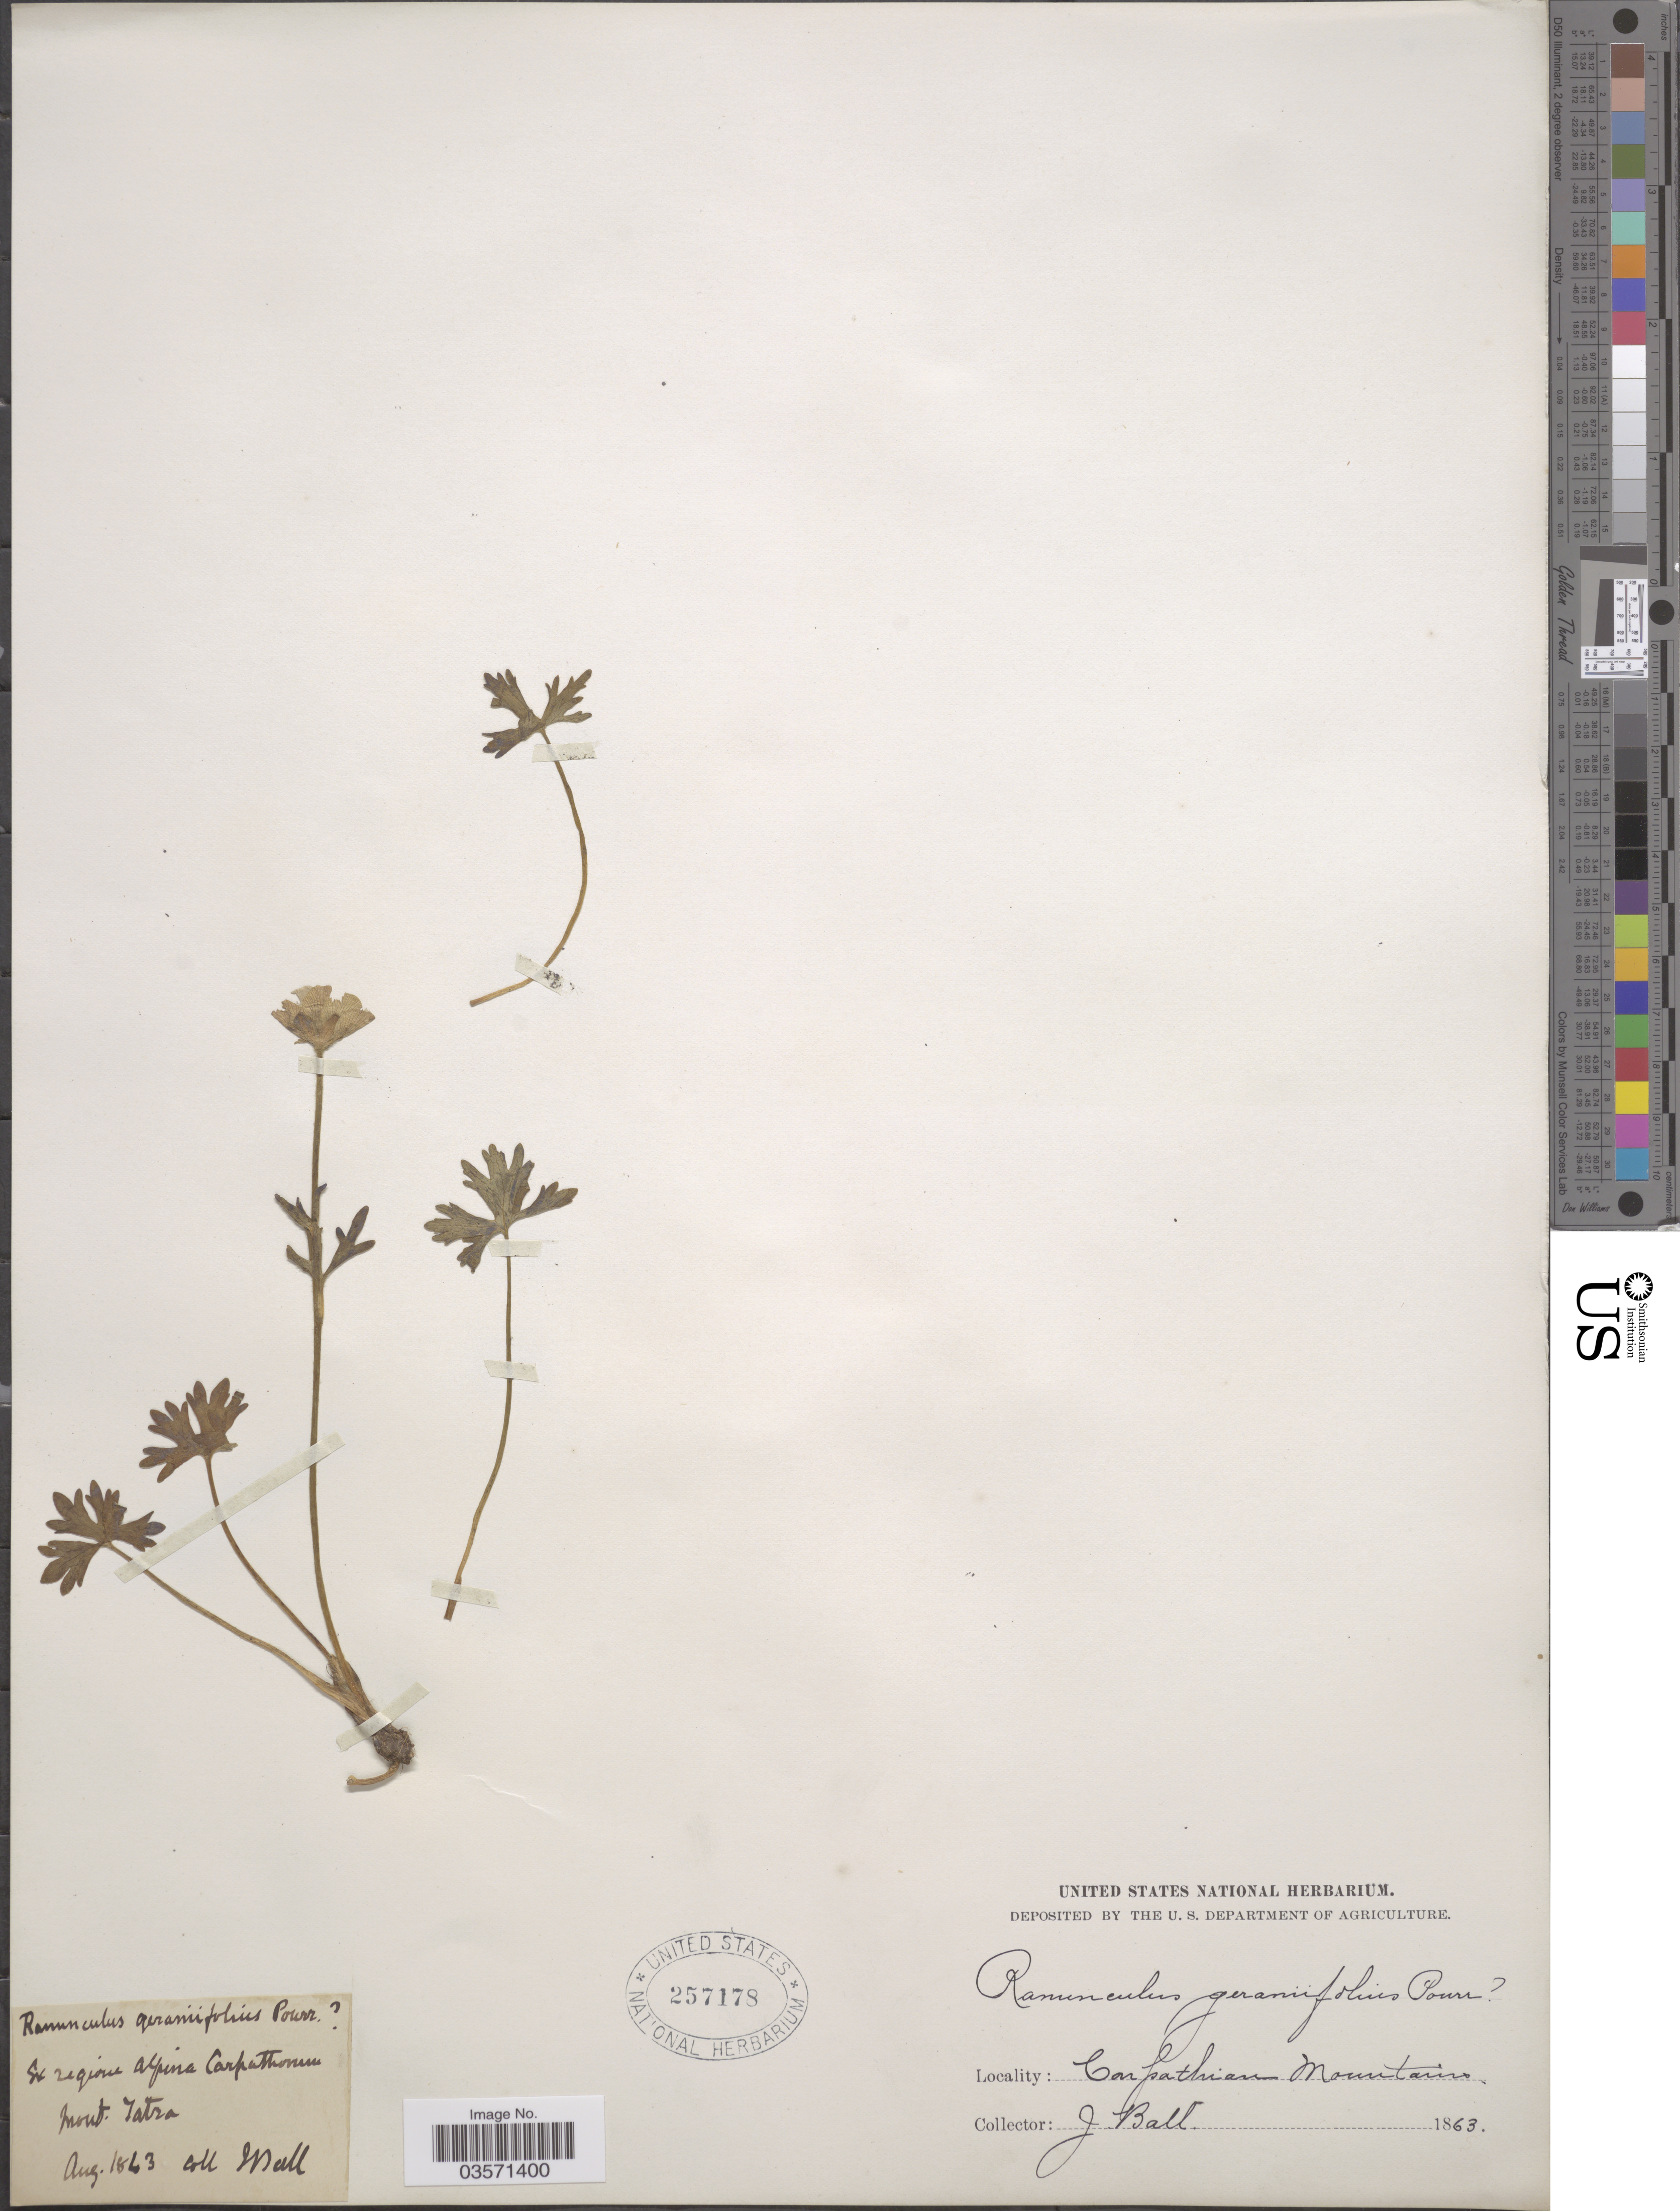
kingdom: Plantae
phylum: Tracheophyta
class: Magnoliopsida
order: Ranunculales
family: Ranunculaceae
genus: Ranunculus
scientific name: Ranunculus geraniifolius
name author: Hayata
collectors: J. Ball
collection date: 1863-08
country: Poland/Slovakia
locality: Ex regione alpina Carpathonum Mont. Tatra. Carpathian Mountains.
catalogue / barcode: US 257178